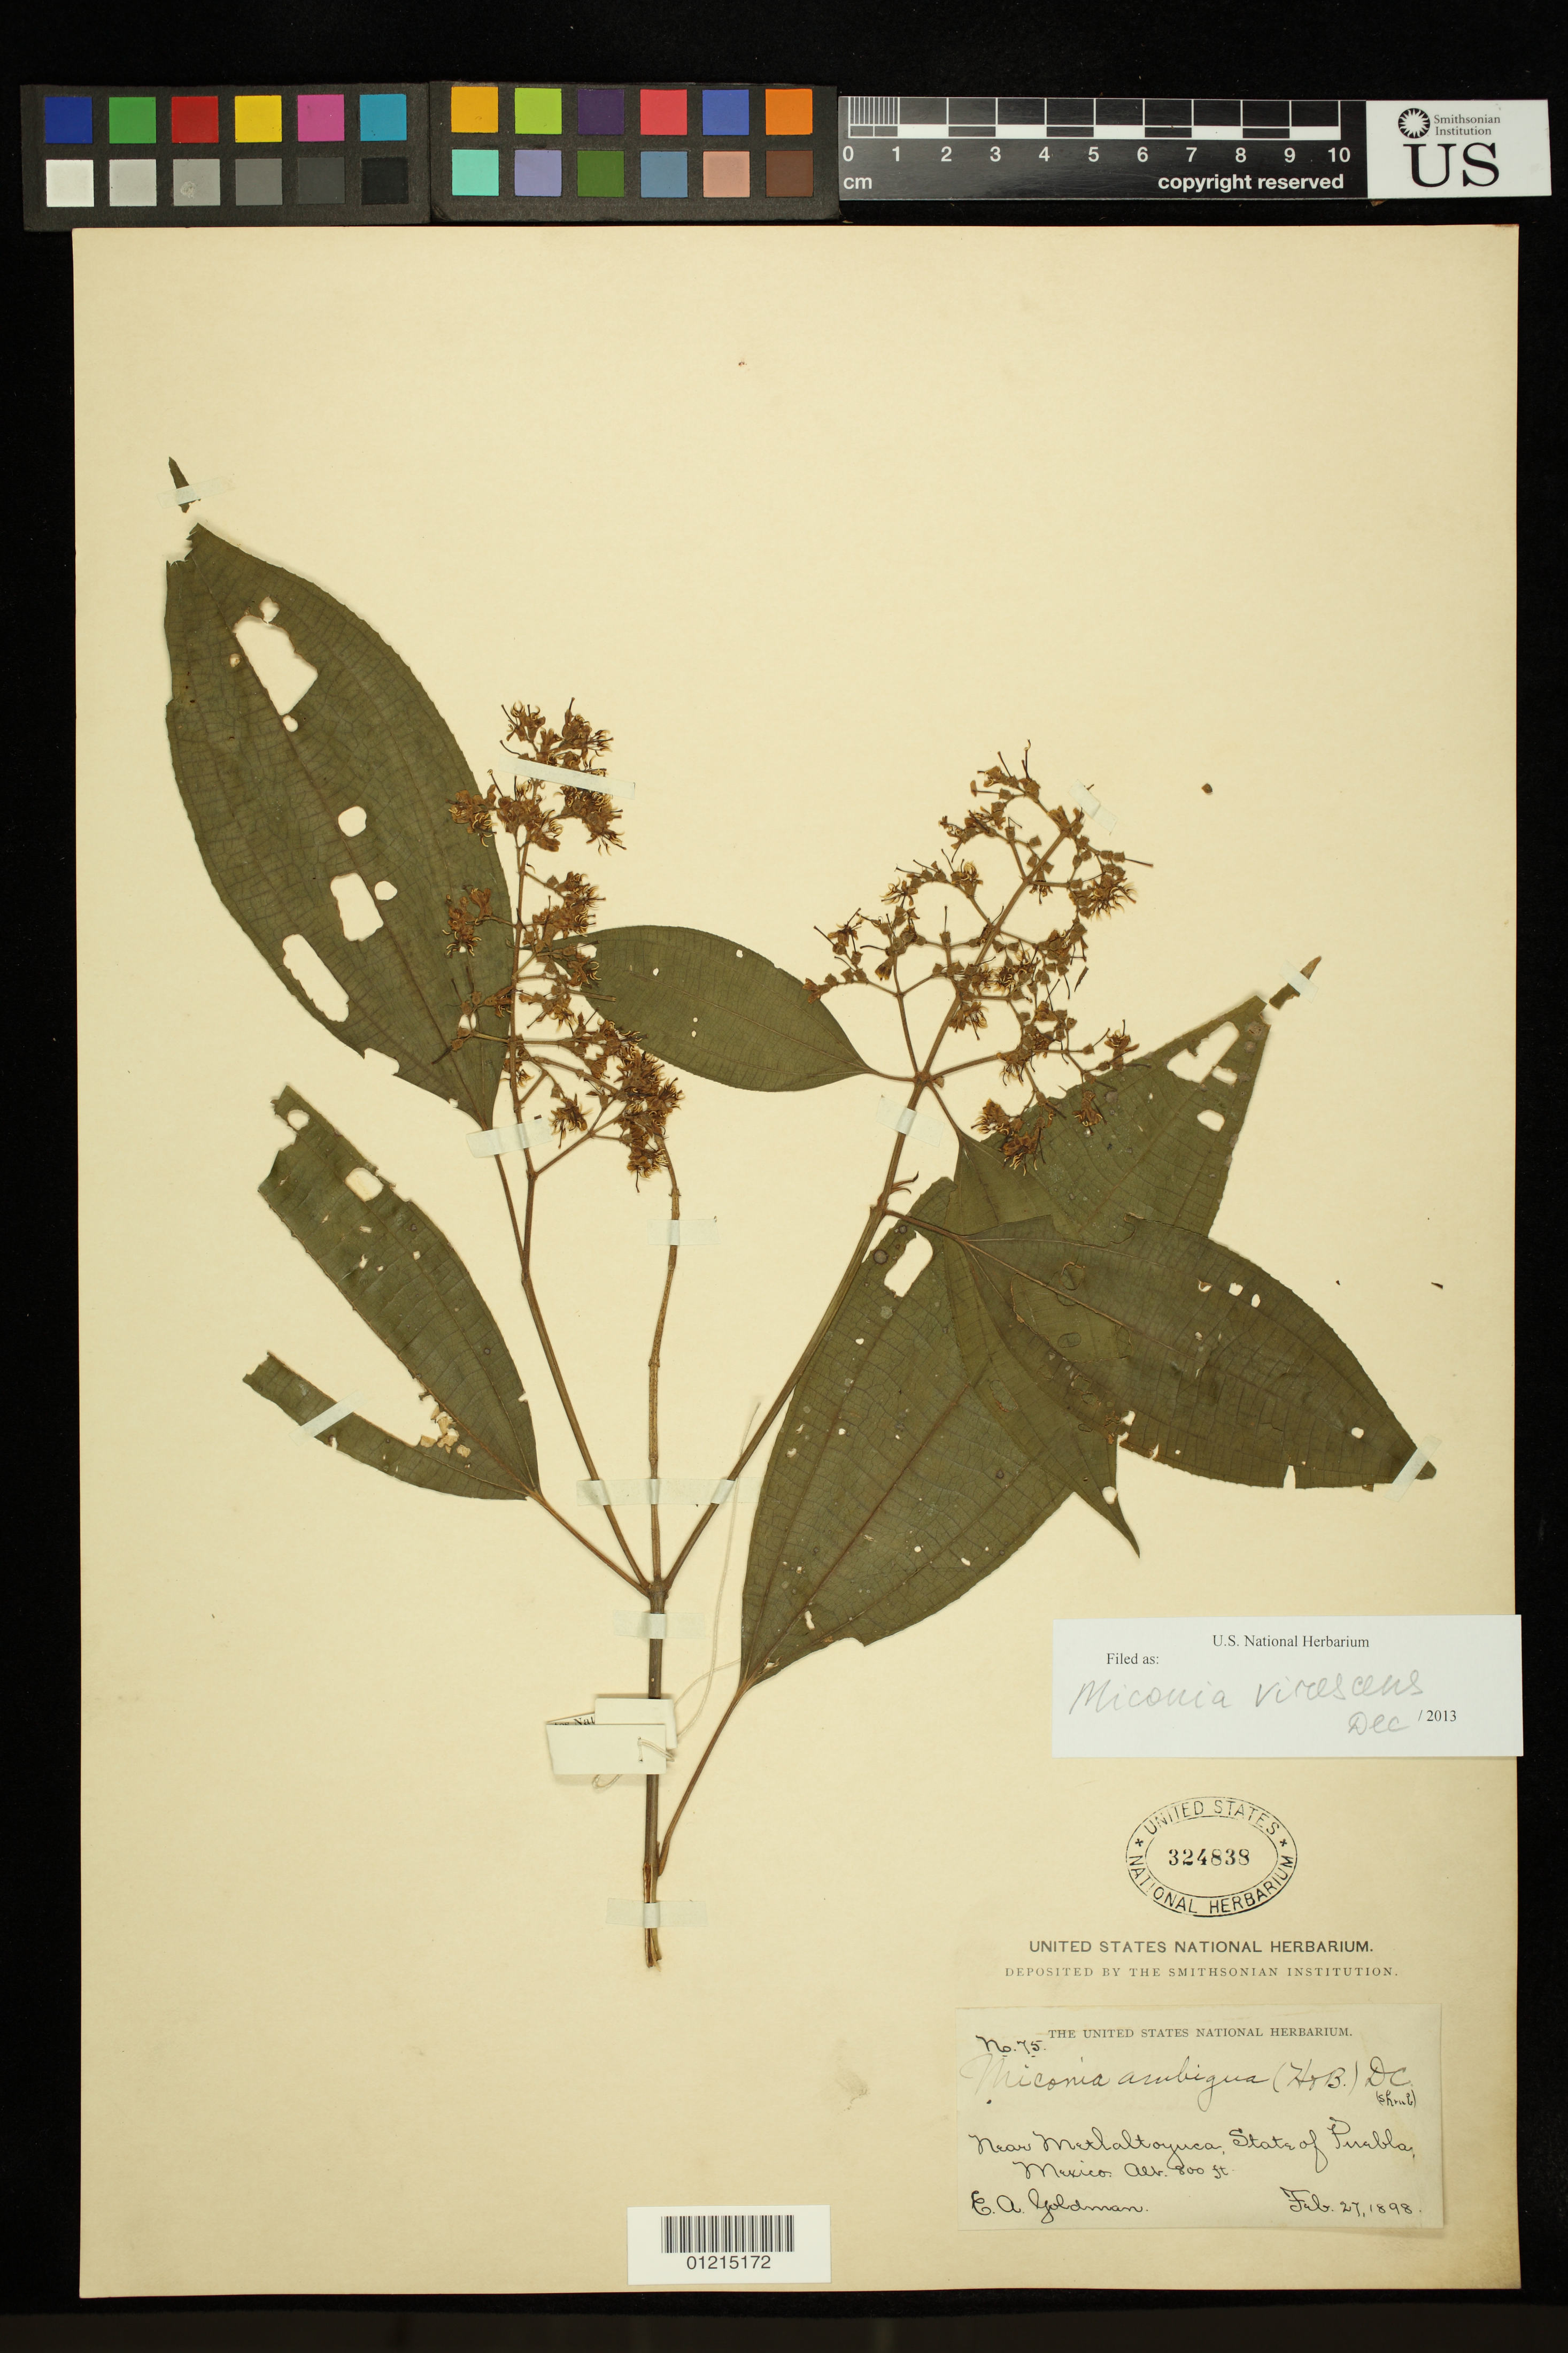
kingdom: Plantae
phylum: Tracheophyta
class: Magnoliopsida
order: Myrtales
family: Melastomataceae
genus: Miconia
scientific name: Miconia virescens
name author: (Vahl) Triana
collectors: E. A. Goldman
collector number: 75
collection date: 1898-02-27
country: Mexico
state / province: Puebla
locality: near Metlaltayuca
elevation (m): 244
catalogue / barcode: US 324838